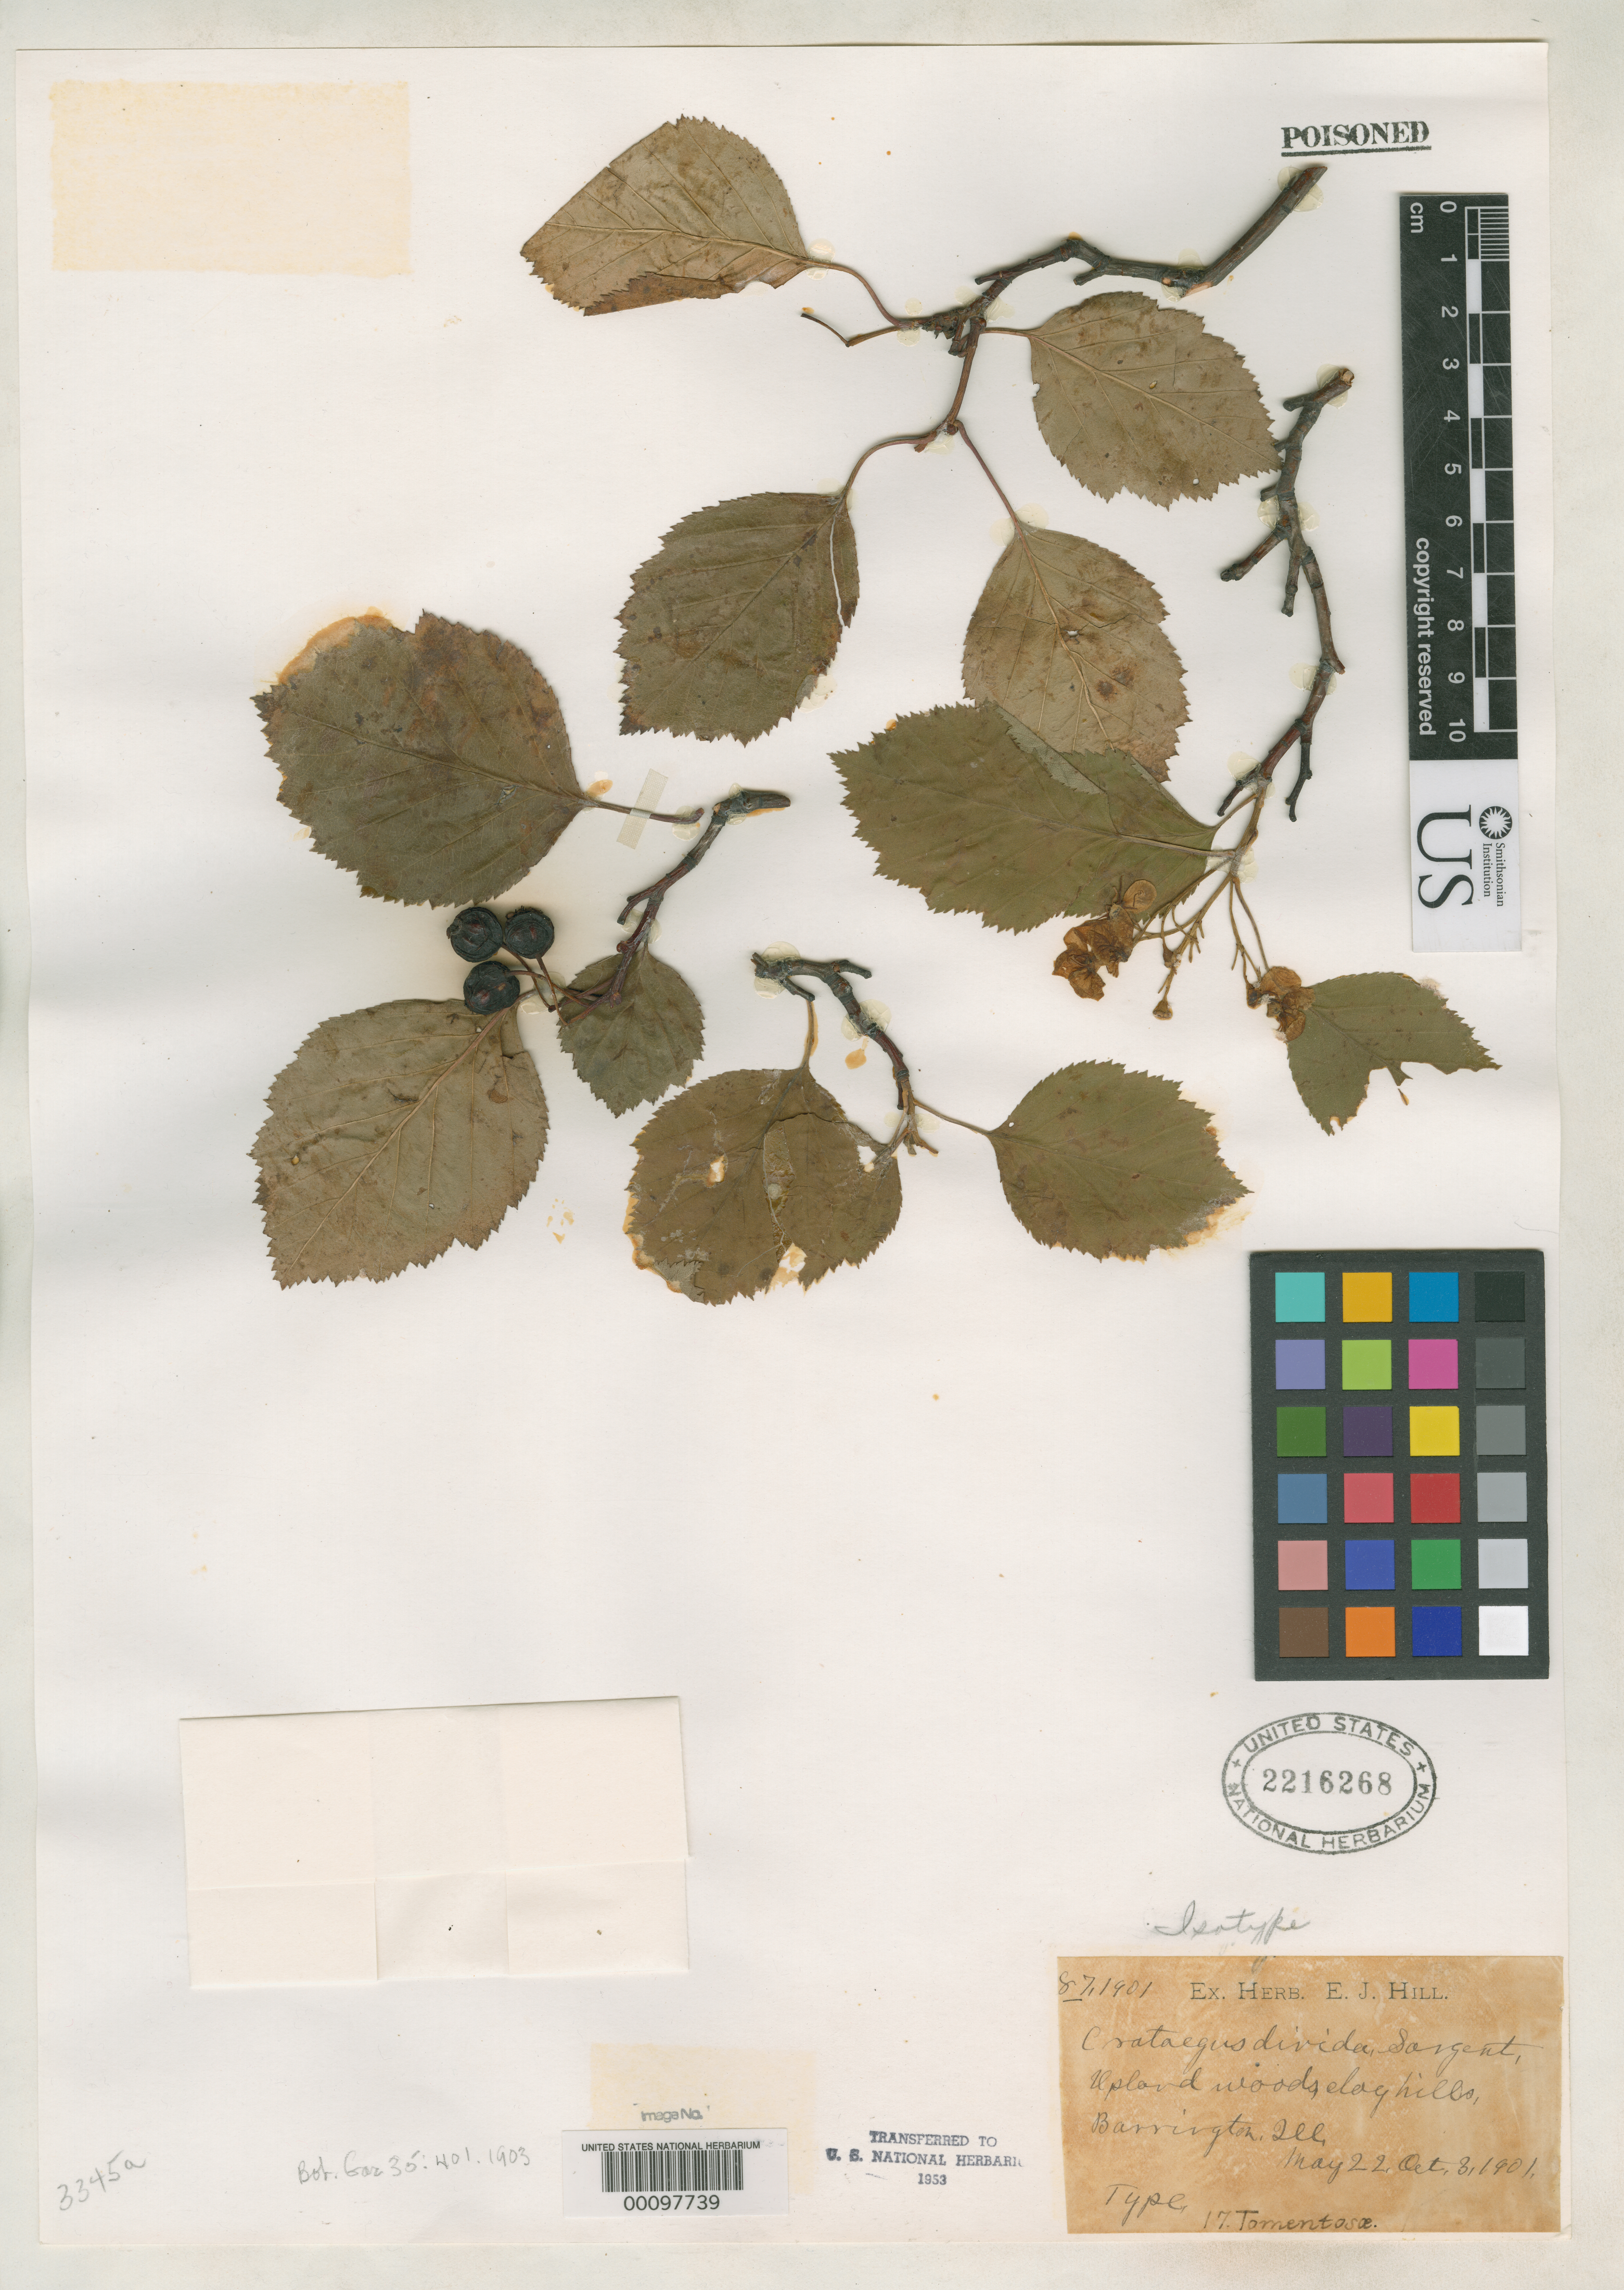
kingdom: Plantae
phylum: Tracheophyta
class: Magnoliopsida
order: Rosales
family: Rosaceae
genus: Crataegus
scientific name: Crataegus divida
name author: Sarg.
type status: Syntype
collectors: E. J. Hill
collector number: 87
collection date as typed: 22 May 1901 and 03 Oct 1901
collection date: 1901-05-22,1901-10-03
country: United States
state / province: Illinois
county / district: Cook / Lake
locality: Barrington.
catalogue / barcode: US 2216268